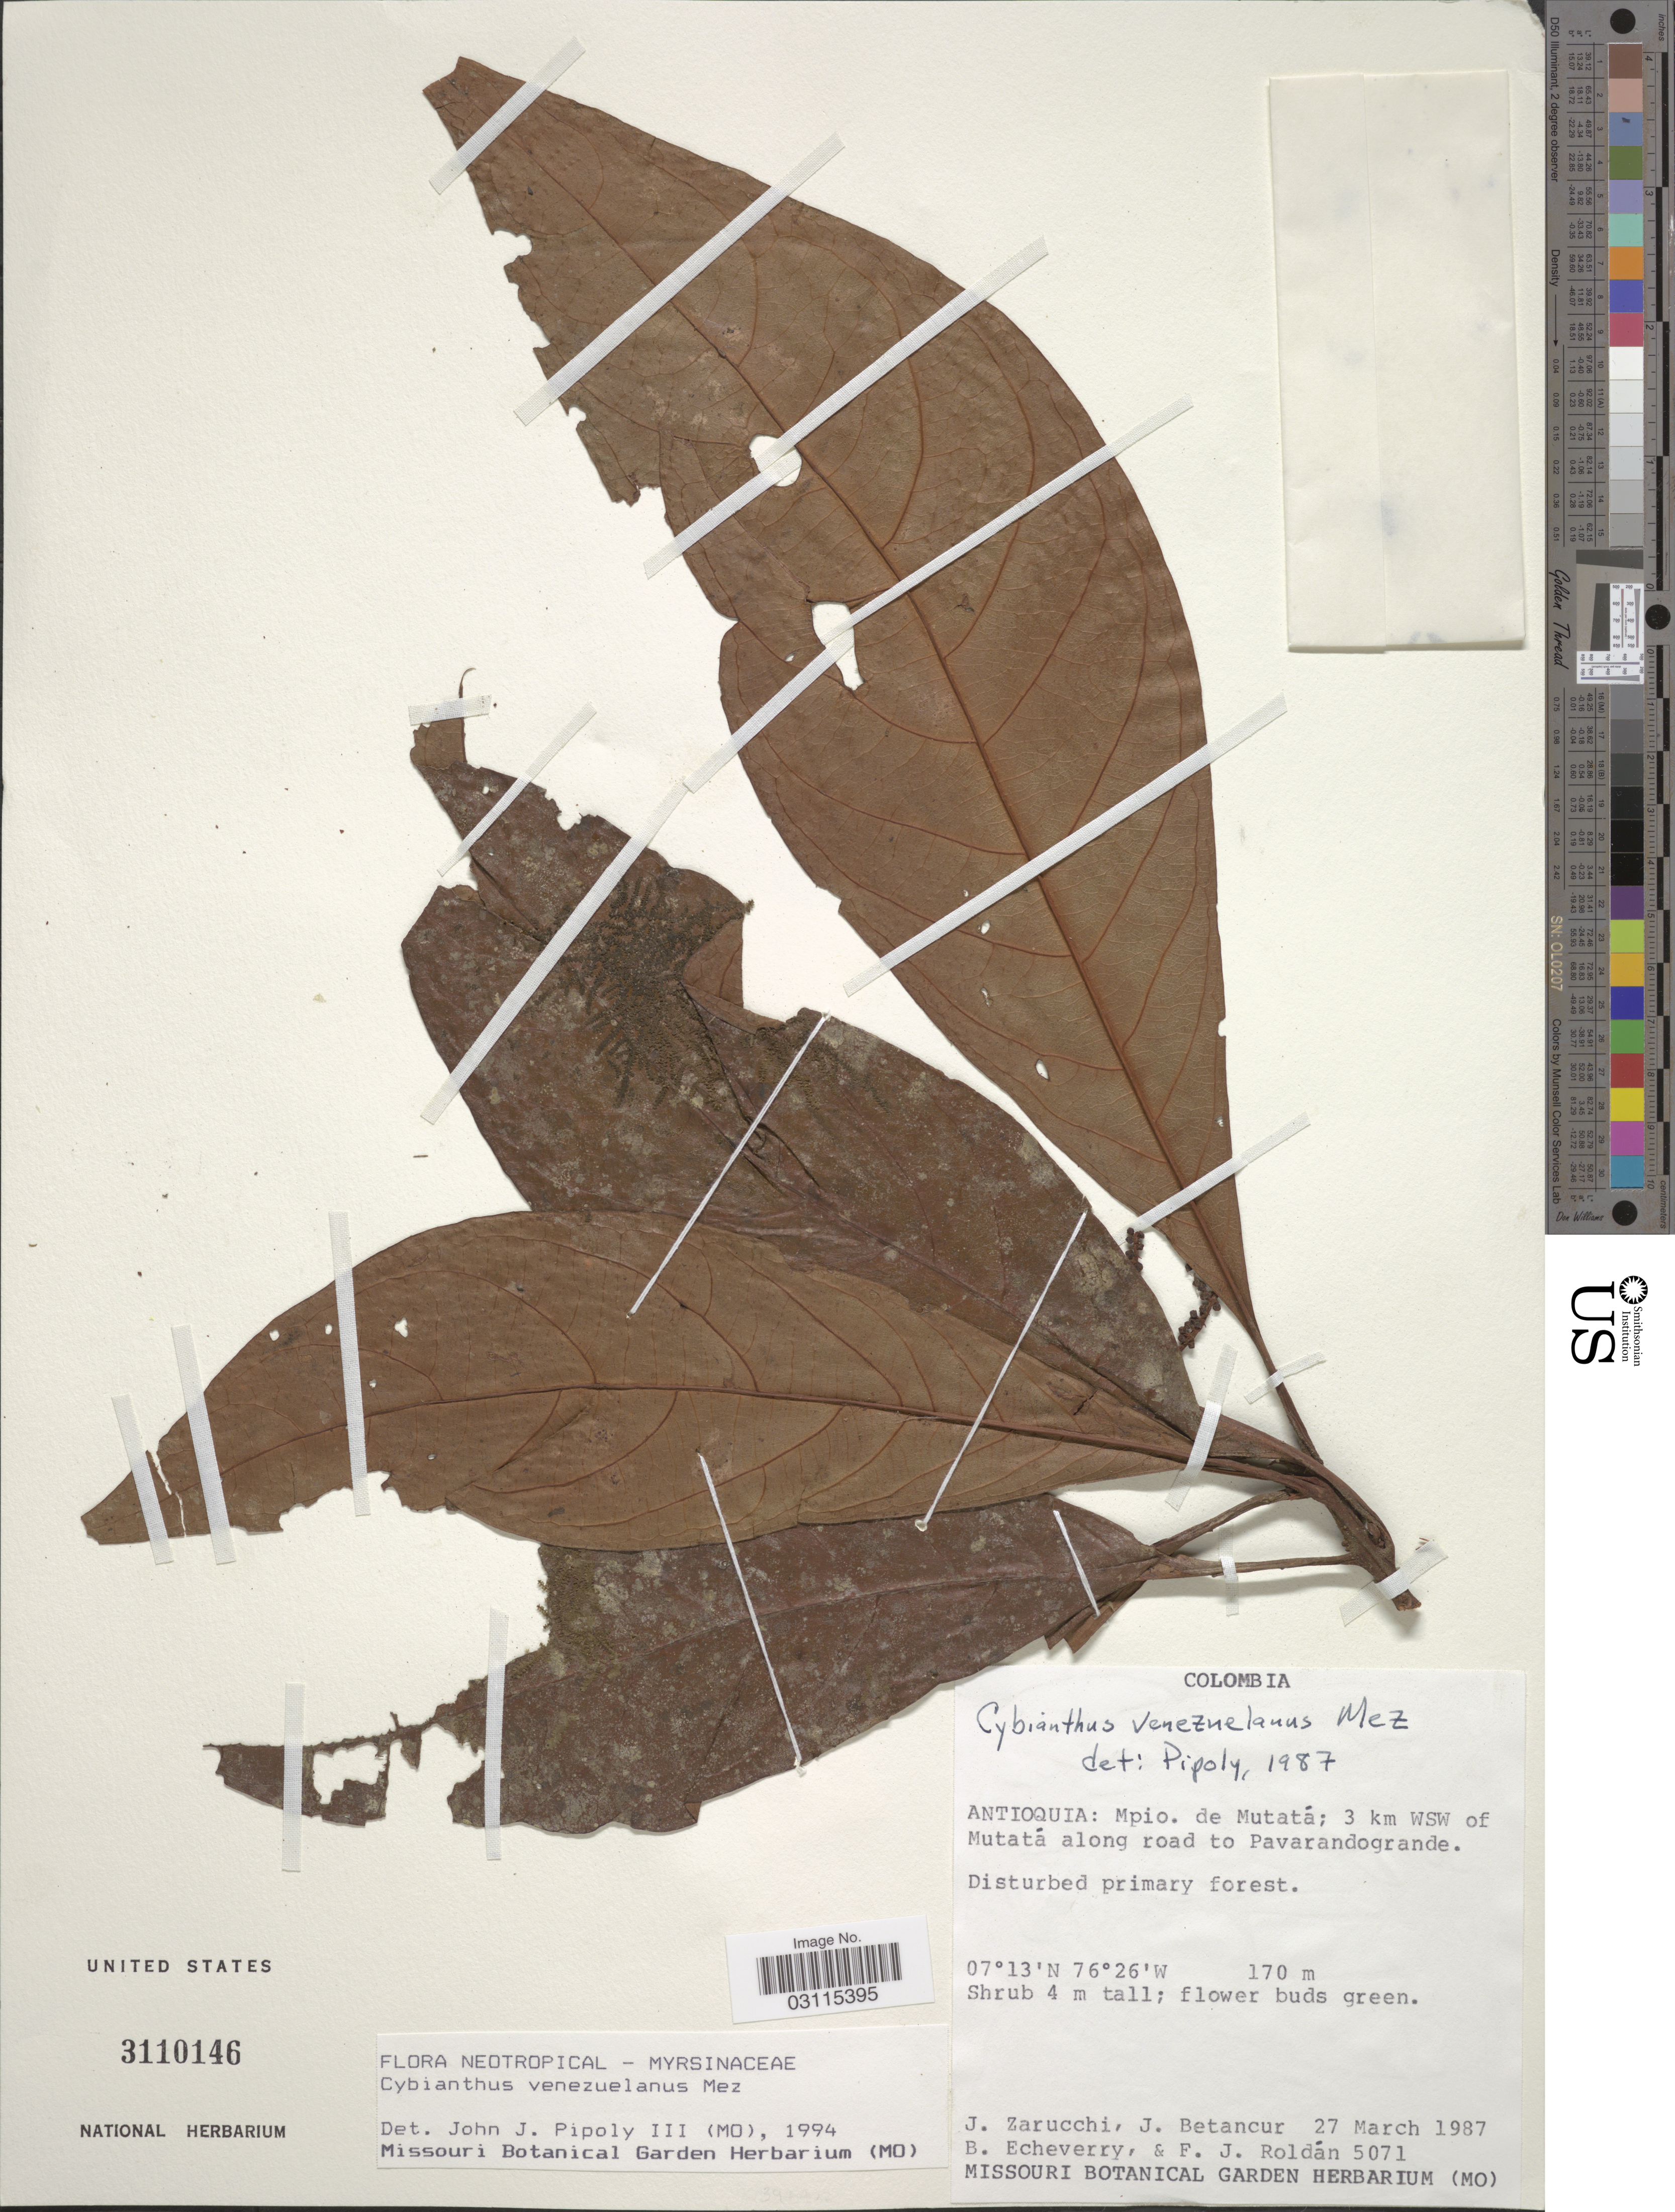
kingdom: Plantae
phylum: Tracheophyta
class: Magnoliopsida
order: Ericales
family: Primulaceae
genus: Cybianthus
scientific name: Cybianthus venezuelanus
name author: Mez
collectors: J. L. Zarucchi, J. Betancur, B. Echeverry & F. J. Roldán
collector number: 5071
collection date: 1987-03-27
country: Colombia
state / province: Antioquia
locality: Mpio. de Mutatá; 3 km WSW of Mutatá along road to Pavarandogrande.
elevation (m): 170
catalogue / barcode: US 3110146